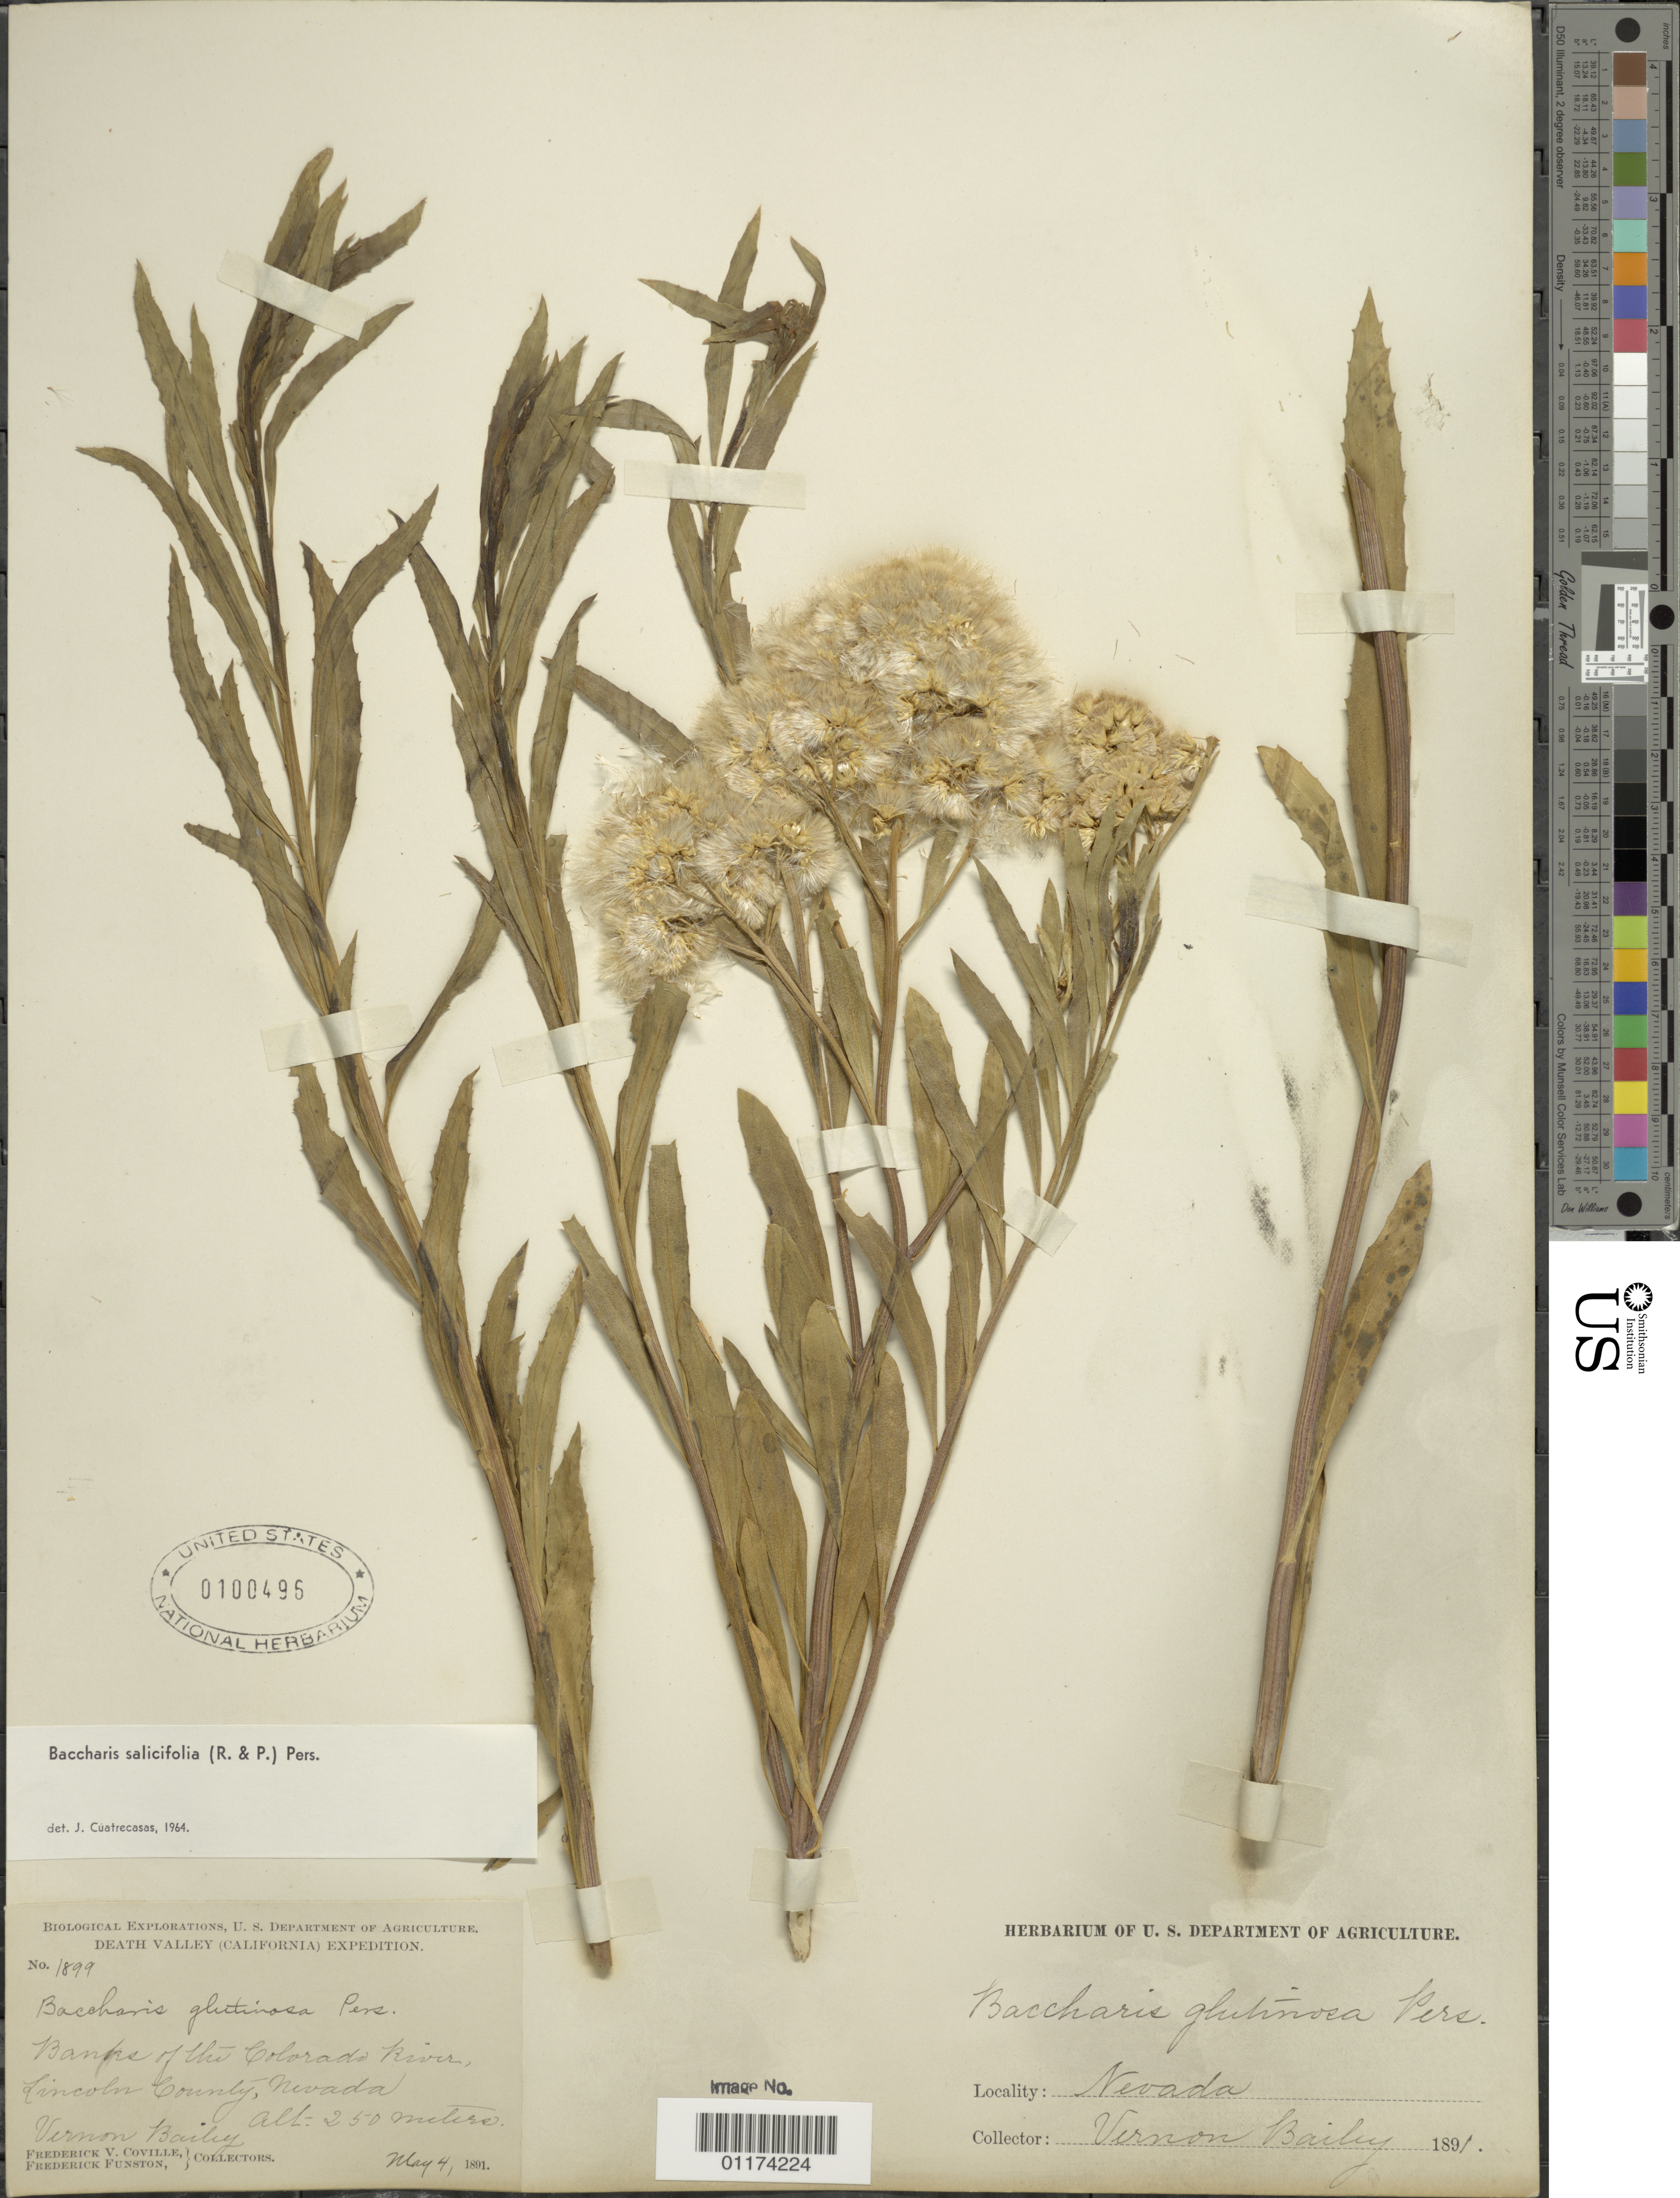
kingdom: Plantae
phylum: Tracheophyta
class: Magnoliopsida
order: Asterales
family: Asteraceae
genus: Baccharis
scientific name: Baccharis glutinosa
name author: Pers.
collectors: V. O. Bailey, F. V. Coville & F. Funston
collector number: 1899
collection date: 1891-05-04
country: United States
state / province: Nevada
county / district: Lincoln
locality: Banks of Colorado River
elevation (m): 250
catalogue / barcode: US 100496